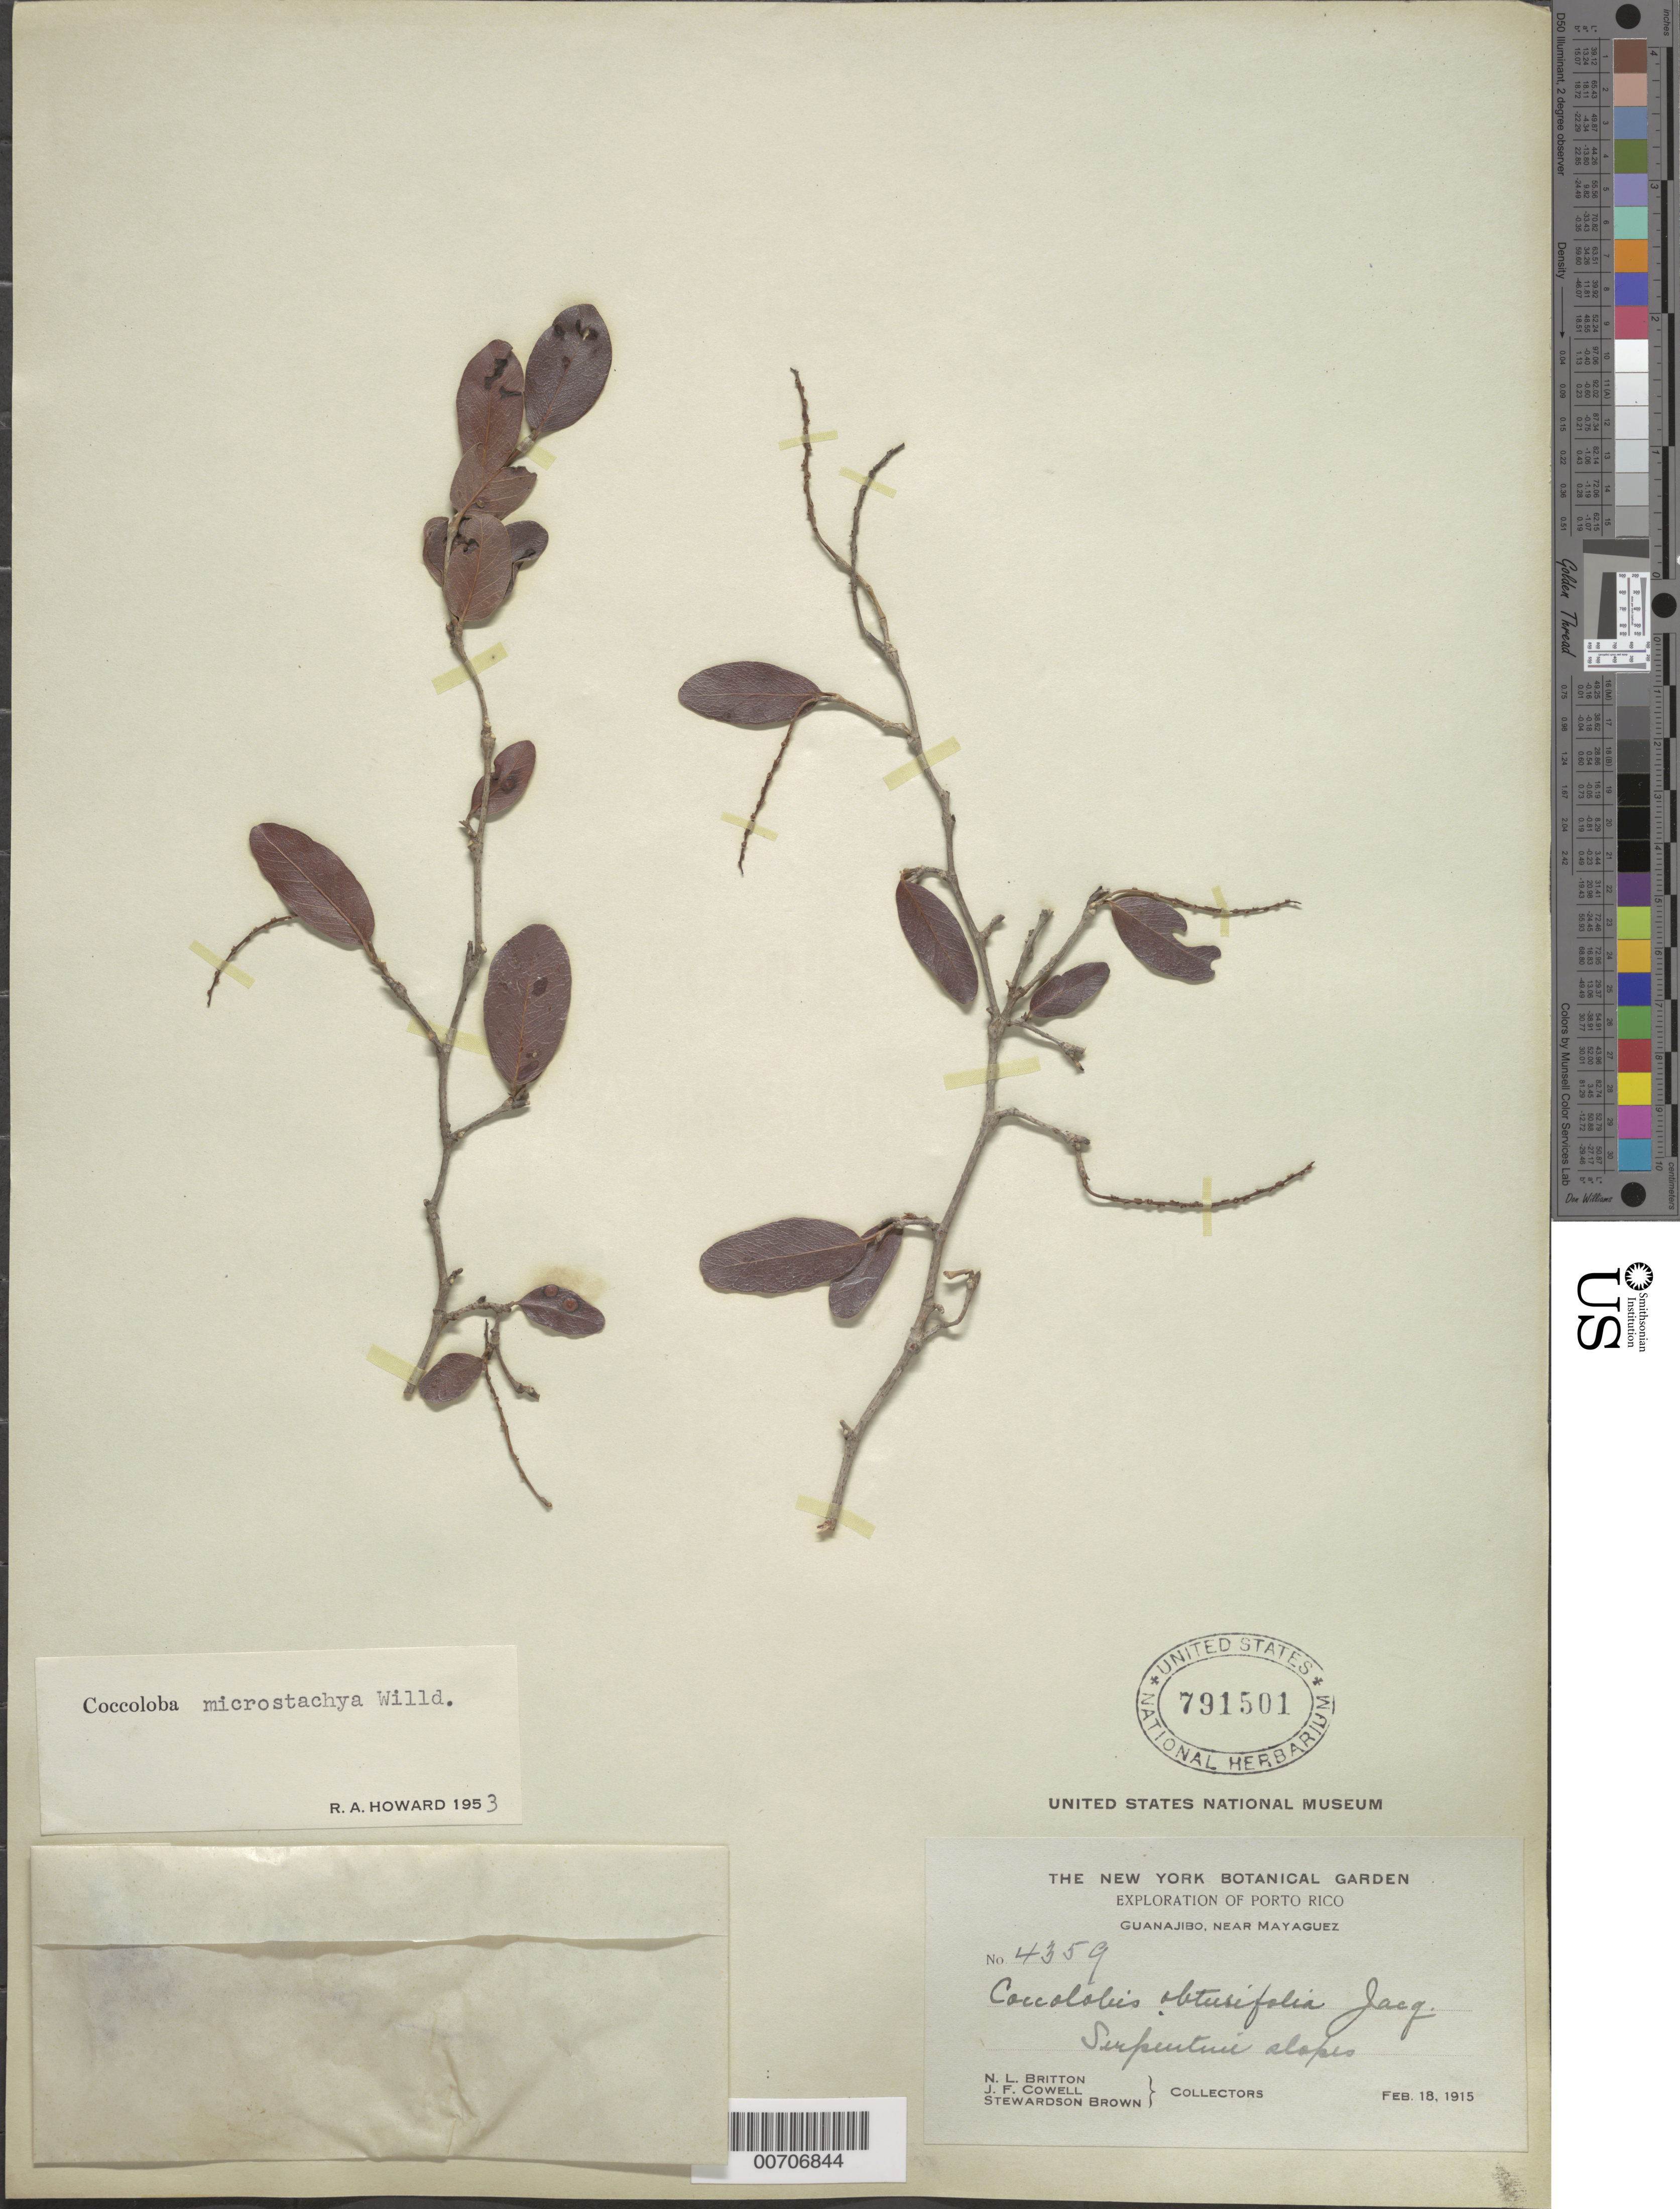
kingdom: Plantae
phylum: Tracheophyta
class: Magnoliopsida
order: Caryophyllales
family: Polygonaceae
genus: Coccoloba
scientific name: Coccoloba microstachya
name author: Willd.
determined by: Howard, R. A.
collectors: N. Britton, J. F. Cowell & S. Brown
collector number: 4359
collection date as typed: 18 Feb 1915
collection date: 1915-02-18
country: Puerto Rico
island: Greater Antilles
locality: Guanajibo, near Mayaguez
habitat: Serpentine slopes.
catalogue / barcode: US 791501